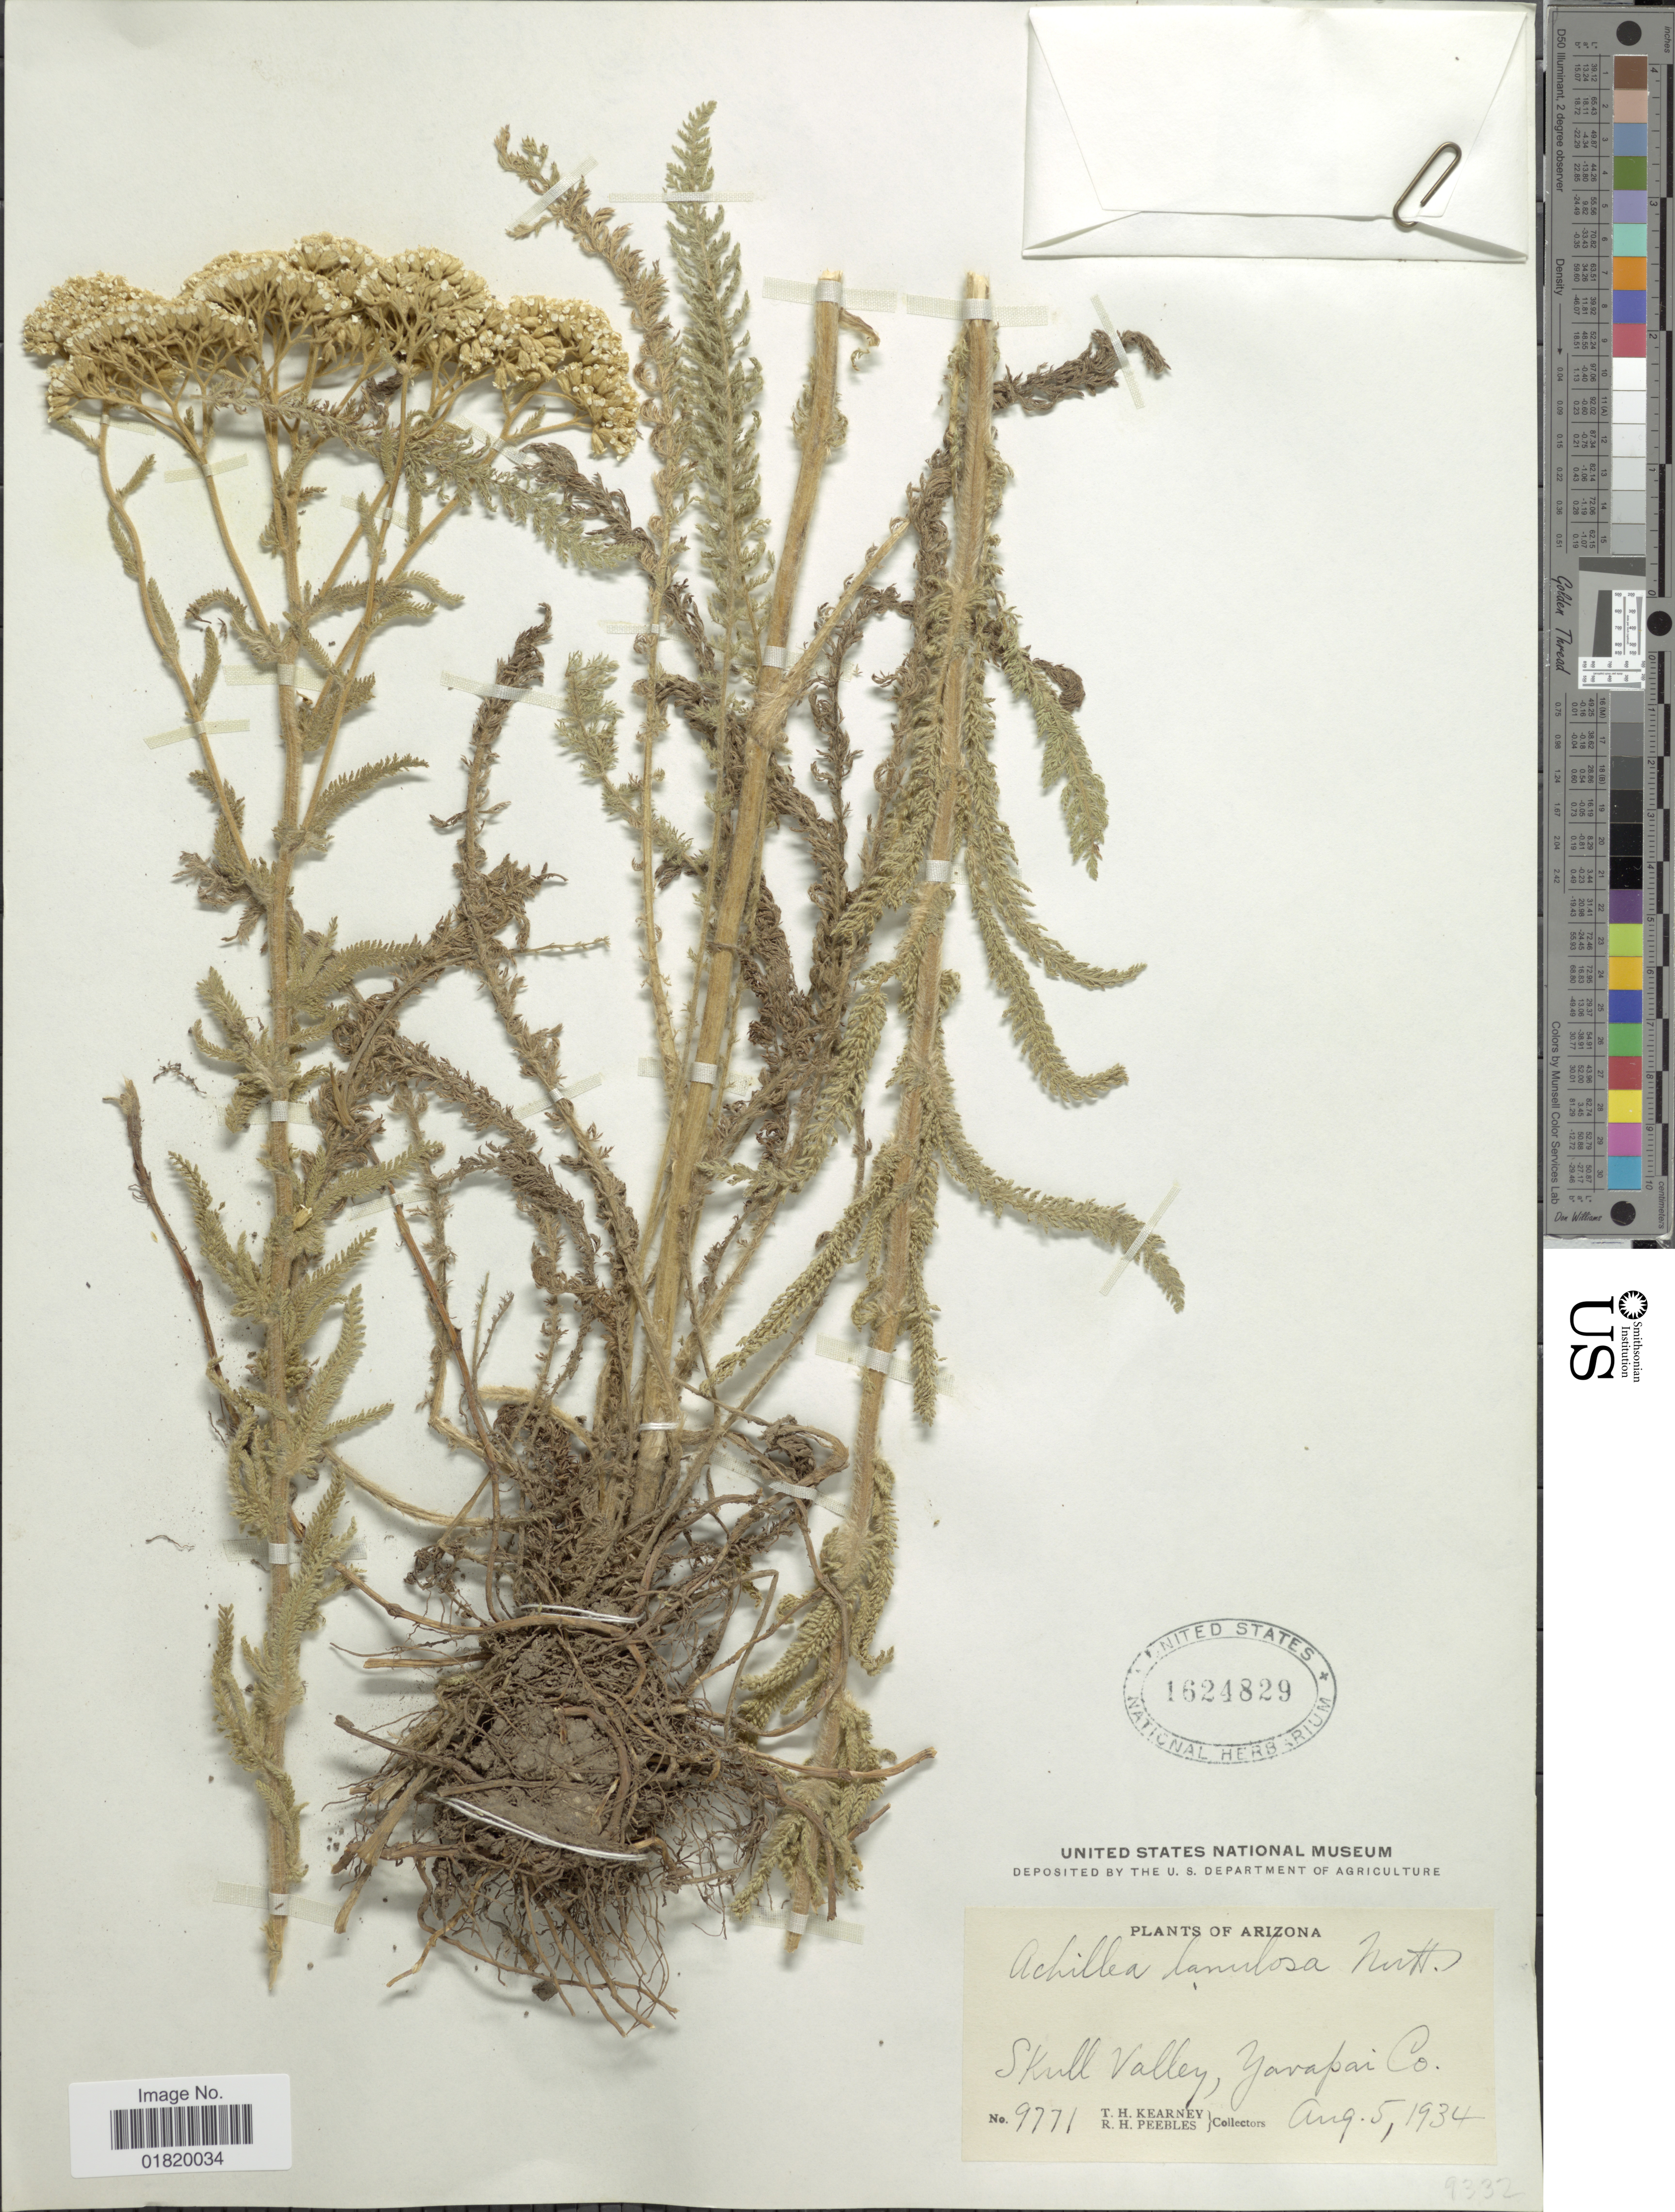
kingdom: Plantae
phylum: Tracheophyta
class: Magnoliopsida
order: Asterales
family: Asteraceae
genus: Achillea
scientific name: Achillea lanulosa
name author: Nutt.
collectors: T. H. Kearney & R. H. Peebles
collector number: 9771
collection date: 1934-08-05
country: United States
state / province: Arizona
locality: Skull valley, Yavapai Co.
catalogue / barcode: US 1624829